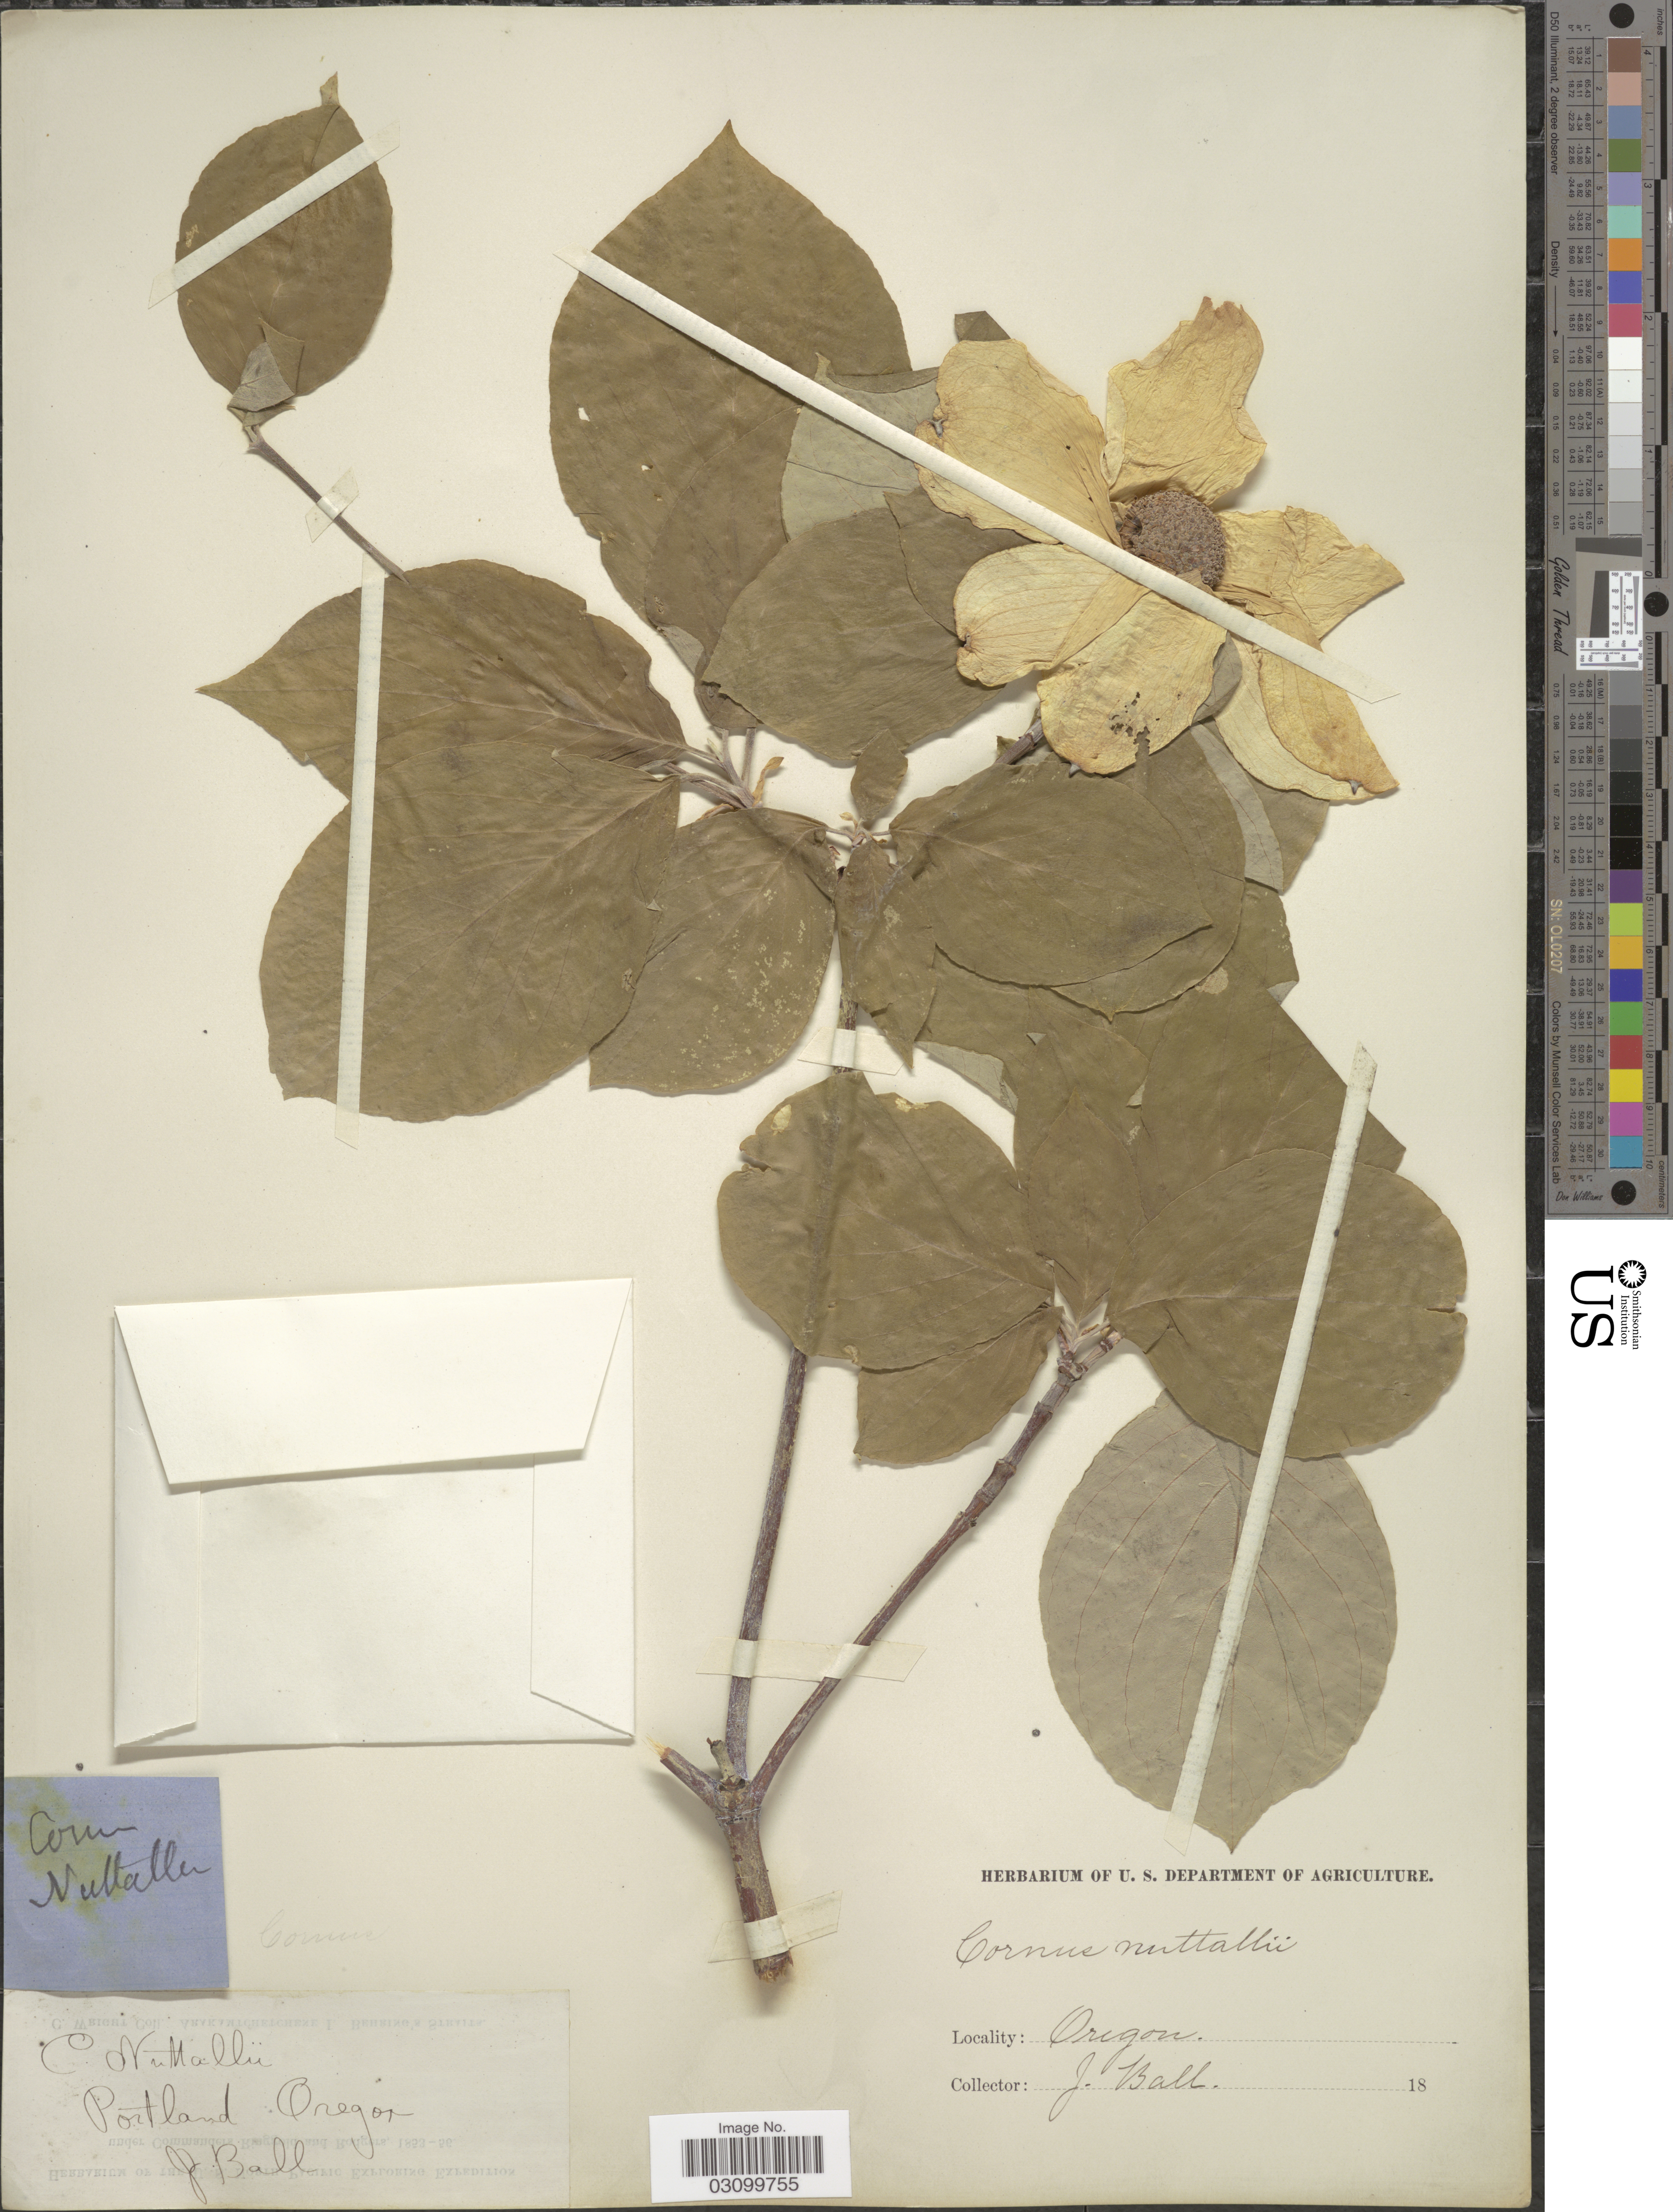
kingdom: Plantae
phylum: Tracheophyta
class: Magnoliopsida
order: Cornales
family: Cornaceae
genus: Cornus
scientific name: Cornus nuttallii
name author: Audubon ex Torr. & A. Gray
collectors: J. Ball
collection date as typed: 18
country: United States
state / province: Oregon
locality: Portland.